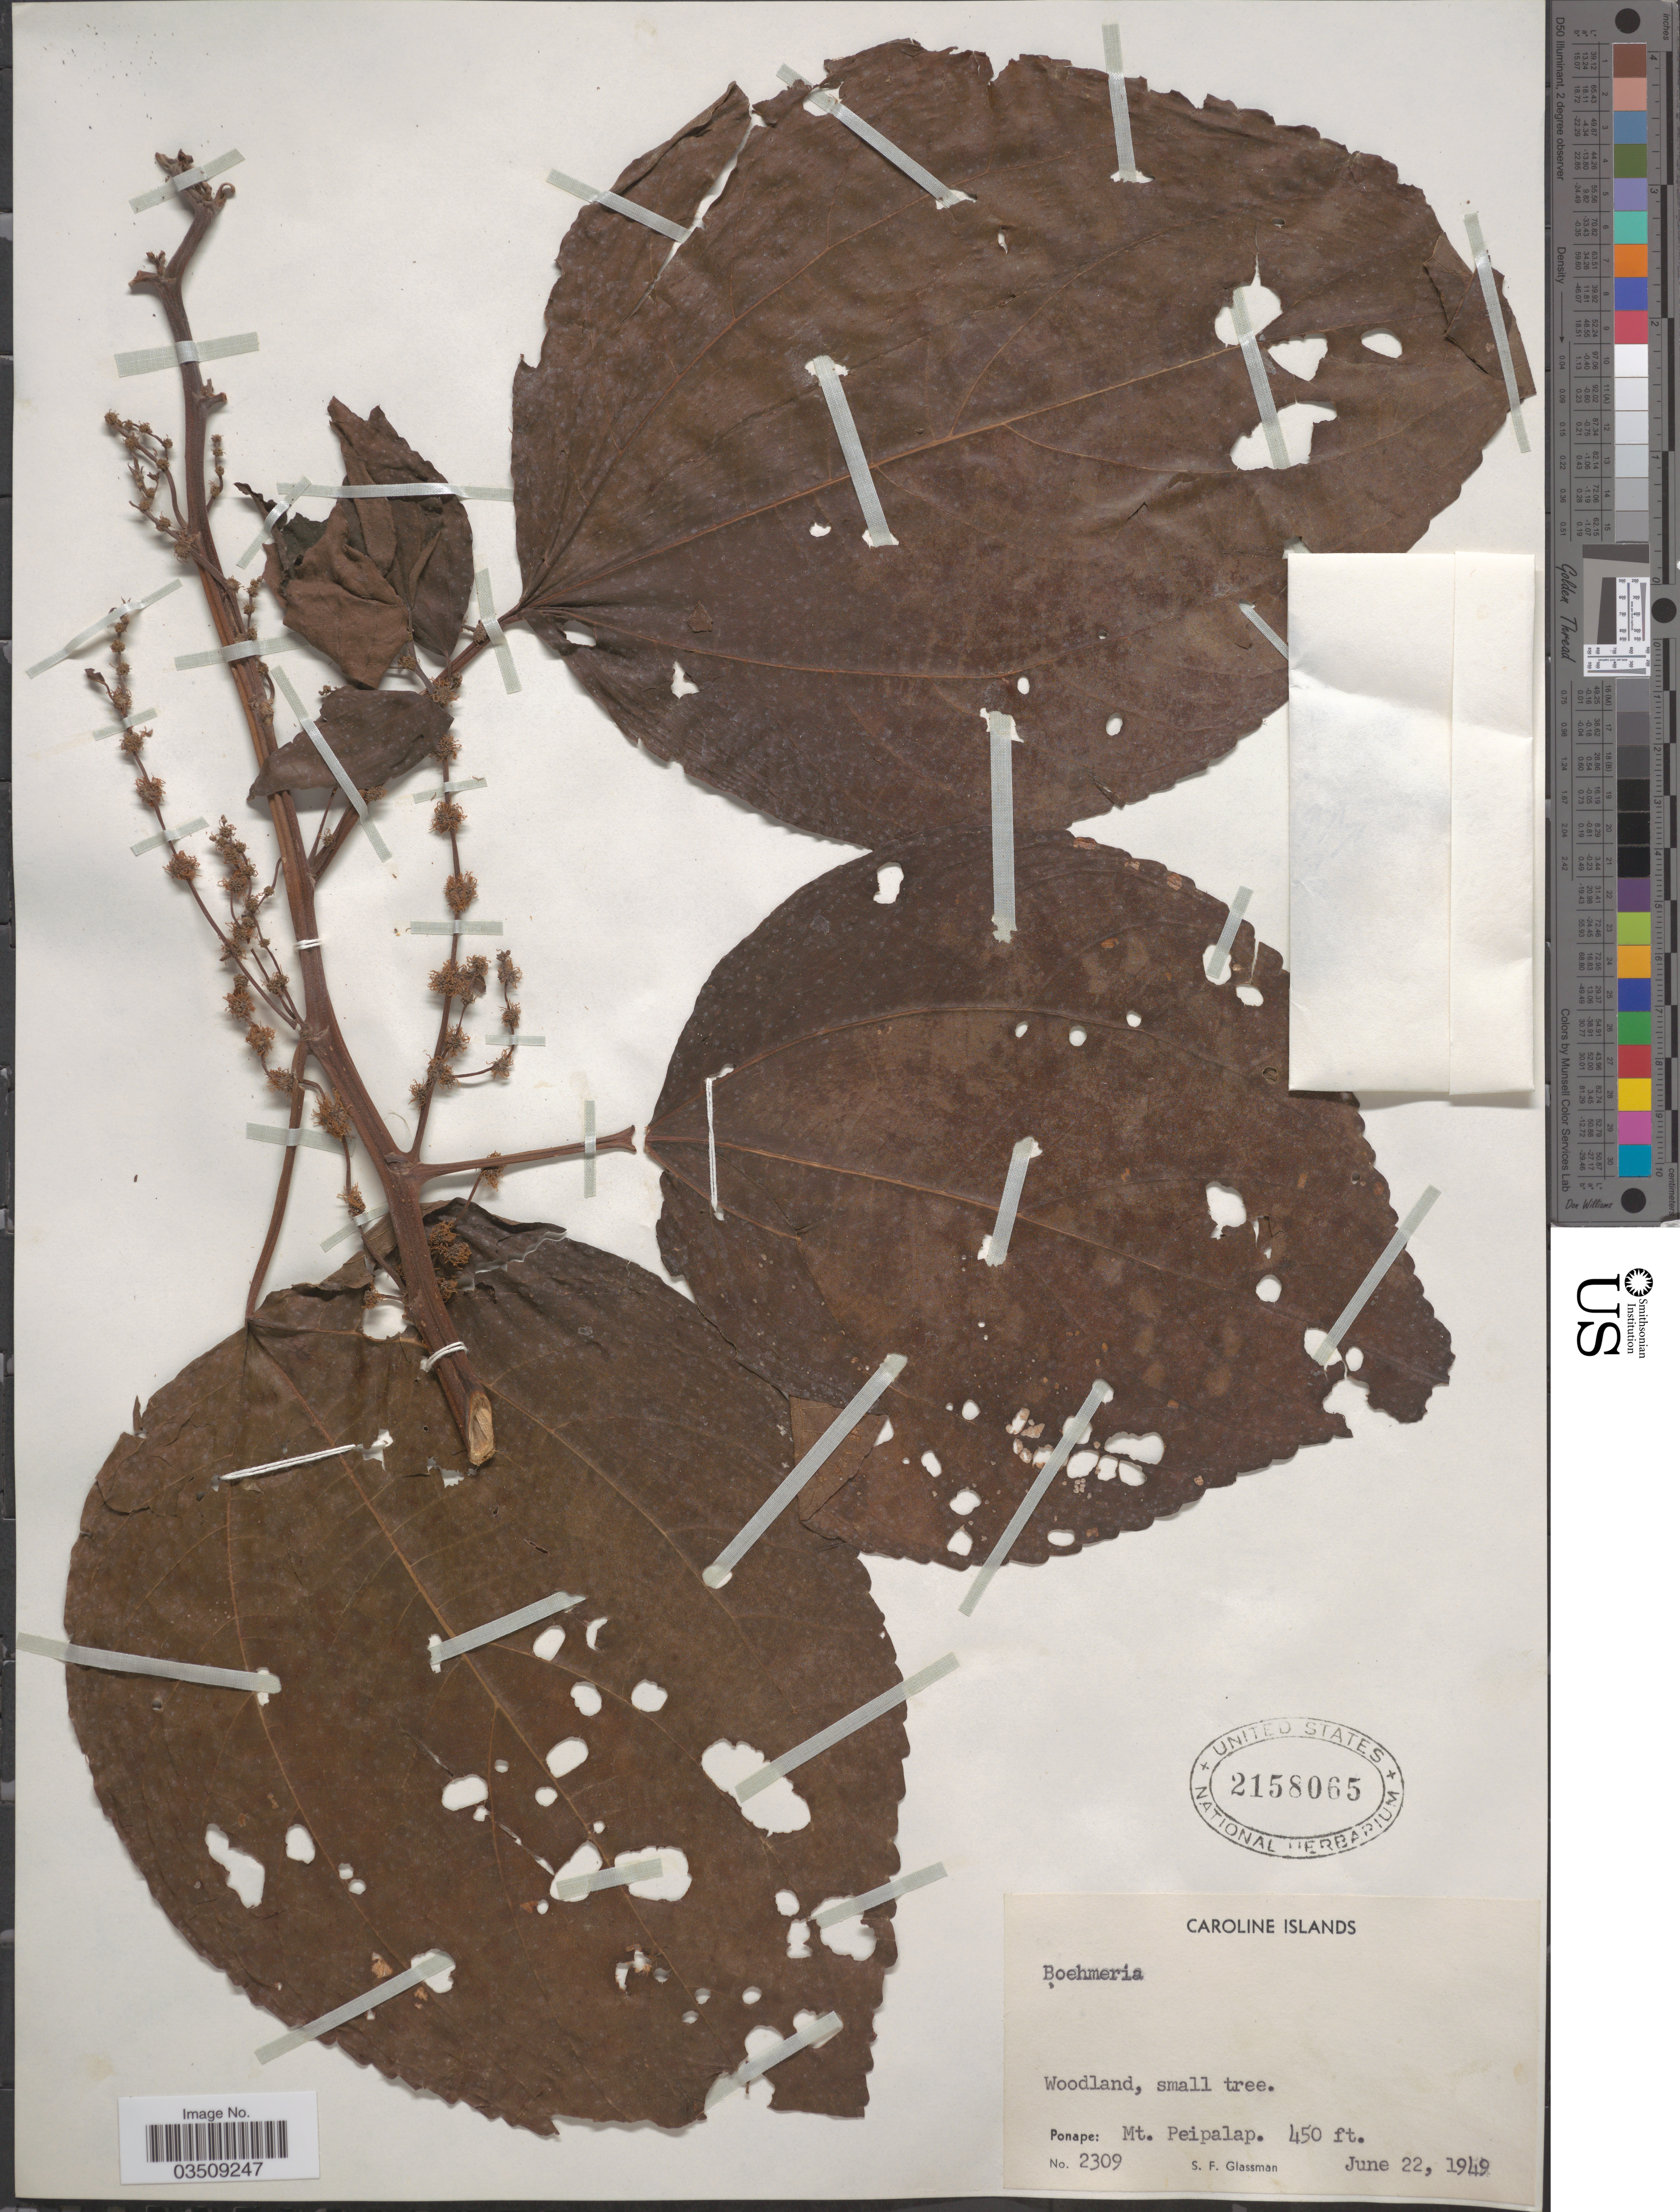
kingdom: Plantae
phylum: Tracheophyta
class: Magnoliopsida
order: Rosales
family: Urticaceae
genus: Pipturus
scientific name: Pipturus sp.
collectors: S. F. Glassman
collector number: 2309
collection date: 1949-06-22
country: Micronesia, Federated States of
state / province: Pohnpei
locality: Ponape: Mt. Peipalap.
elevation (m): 137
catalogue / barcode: US 2158065